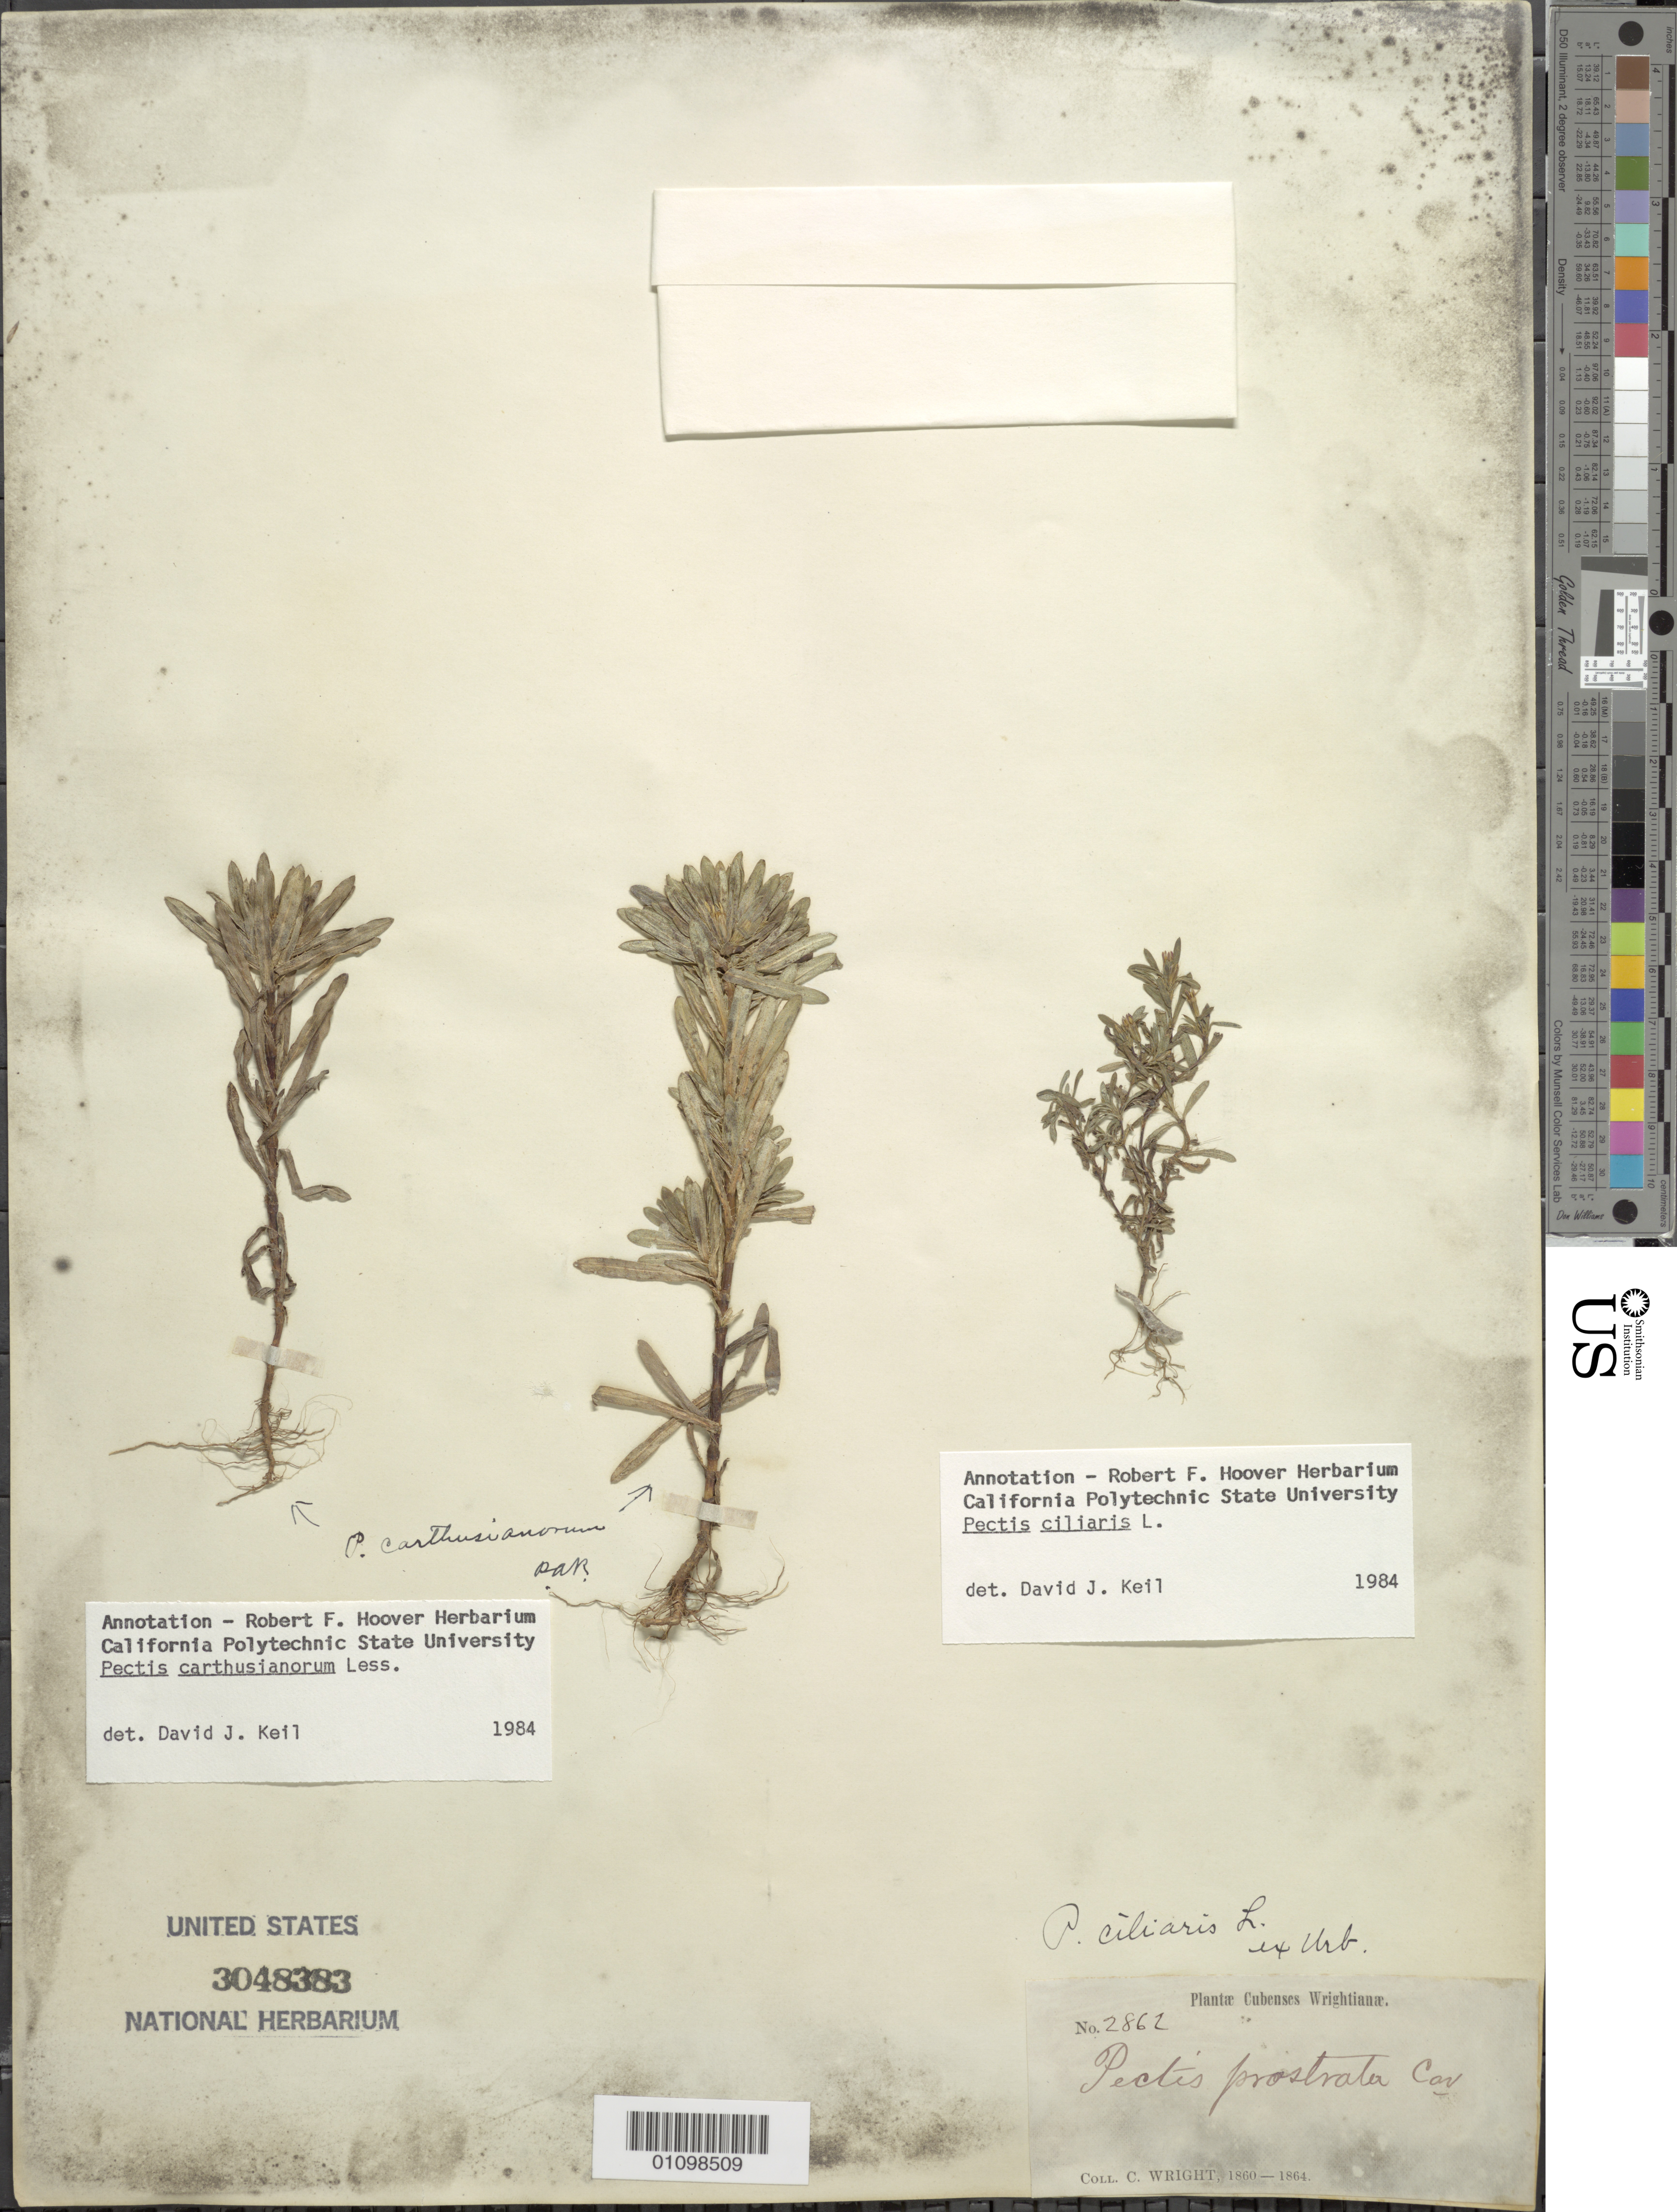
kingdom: Plantae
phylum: Tracheophyta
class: Magnoliopsida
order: Asterales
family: Asteraceae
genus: Pectis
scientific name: Pectis carthusianorum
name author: Less.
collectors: C. Wright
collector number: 2862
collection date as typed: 1860 to 1864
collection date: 1860/1864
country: Cuba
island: Cuba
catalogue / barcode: US 3048383